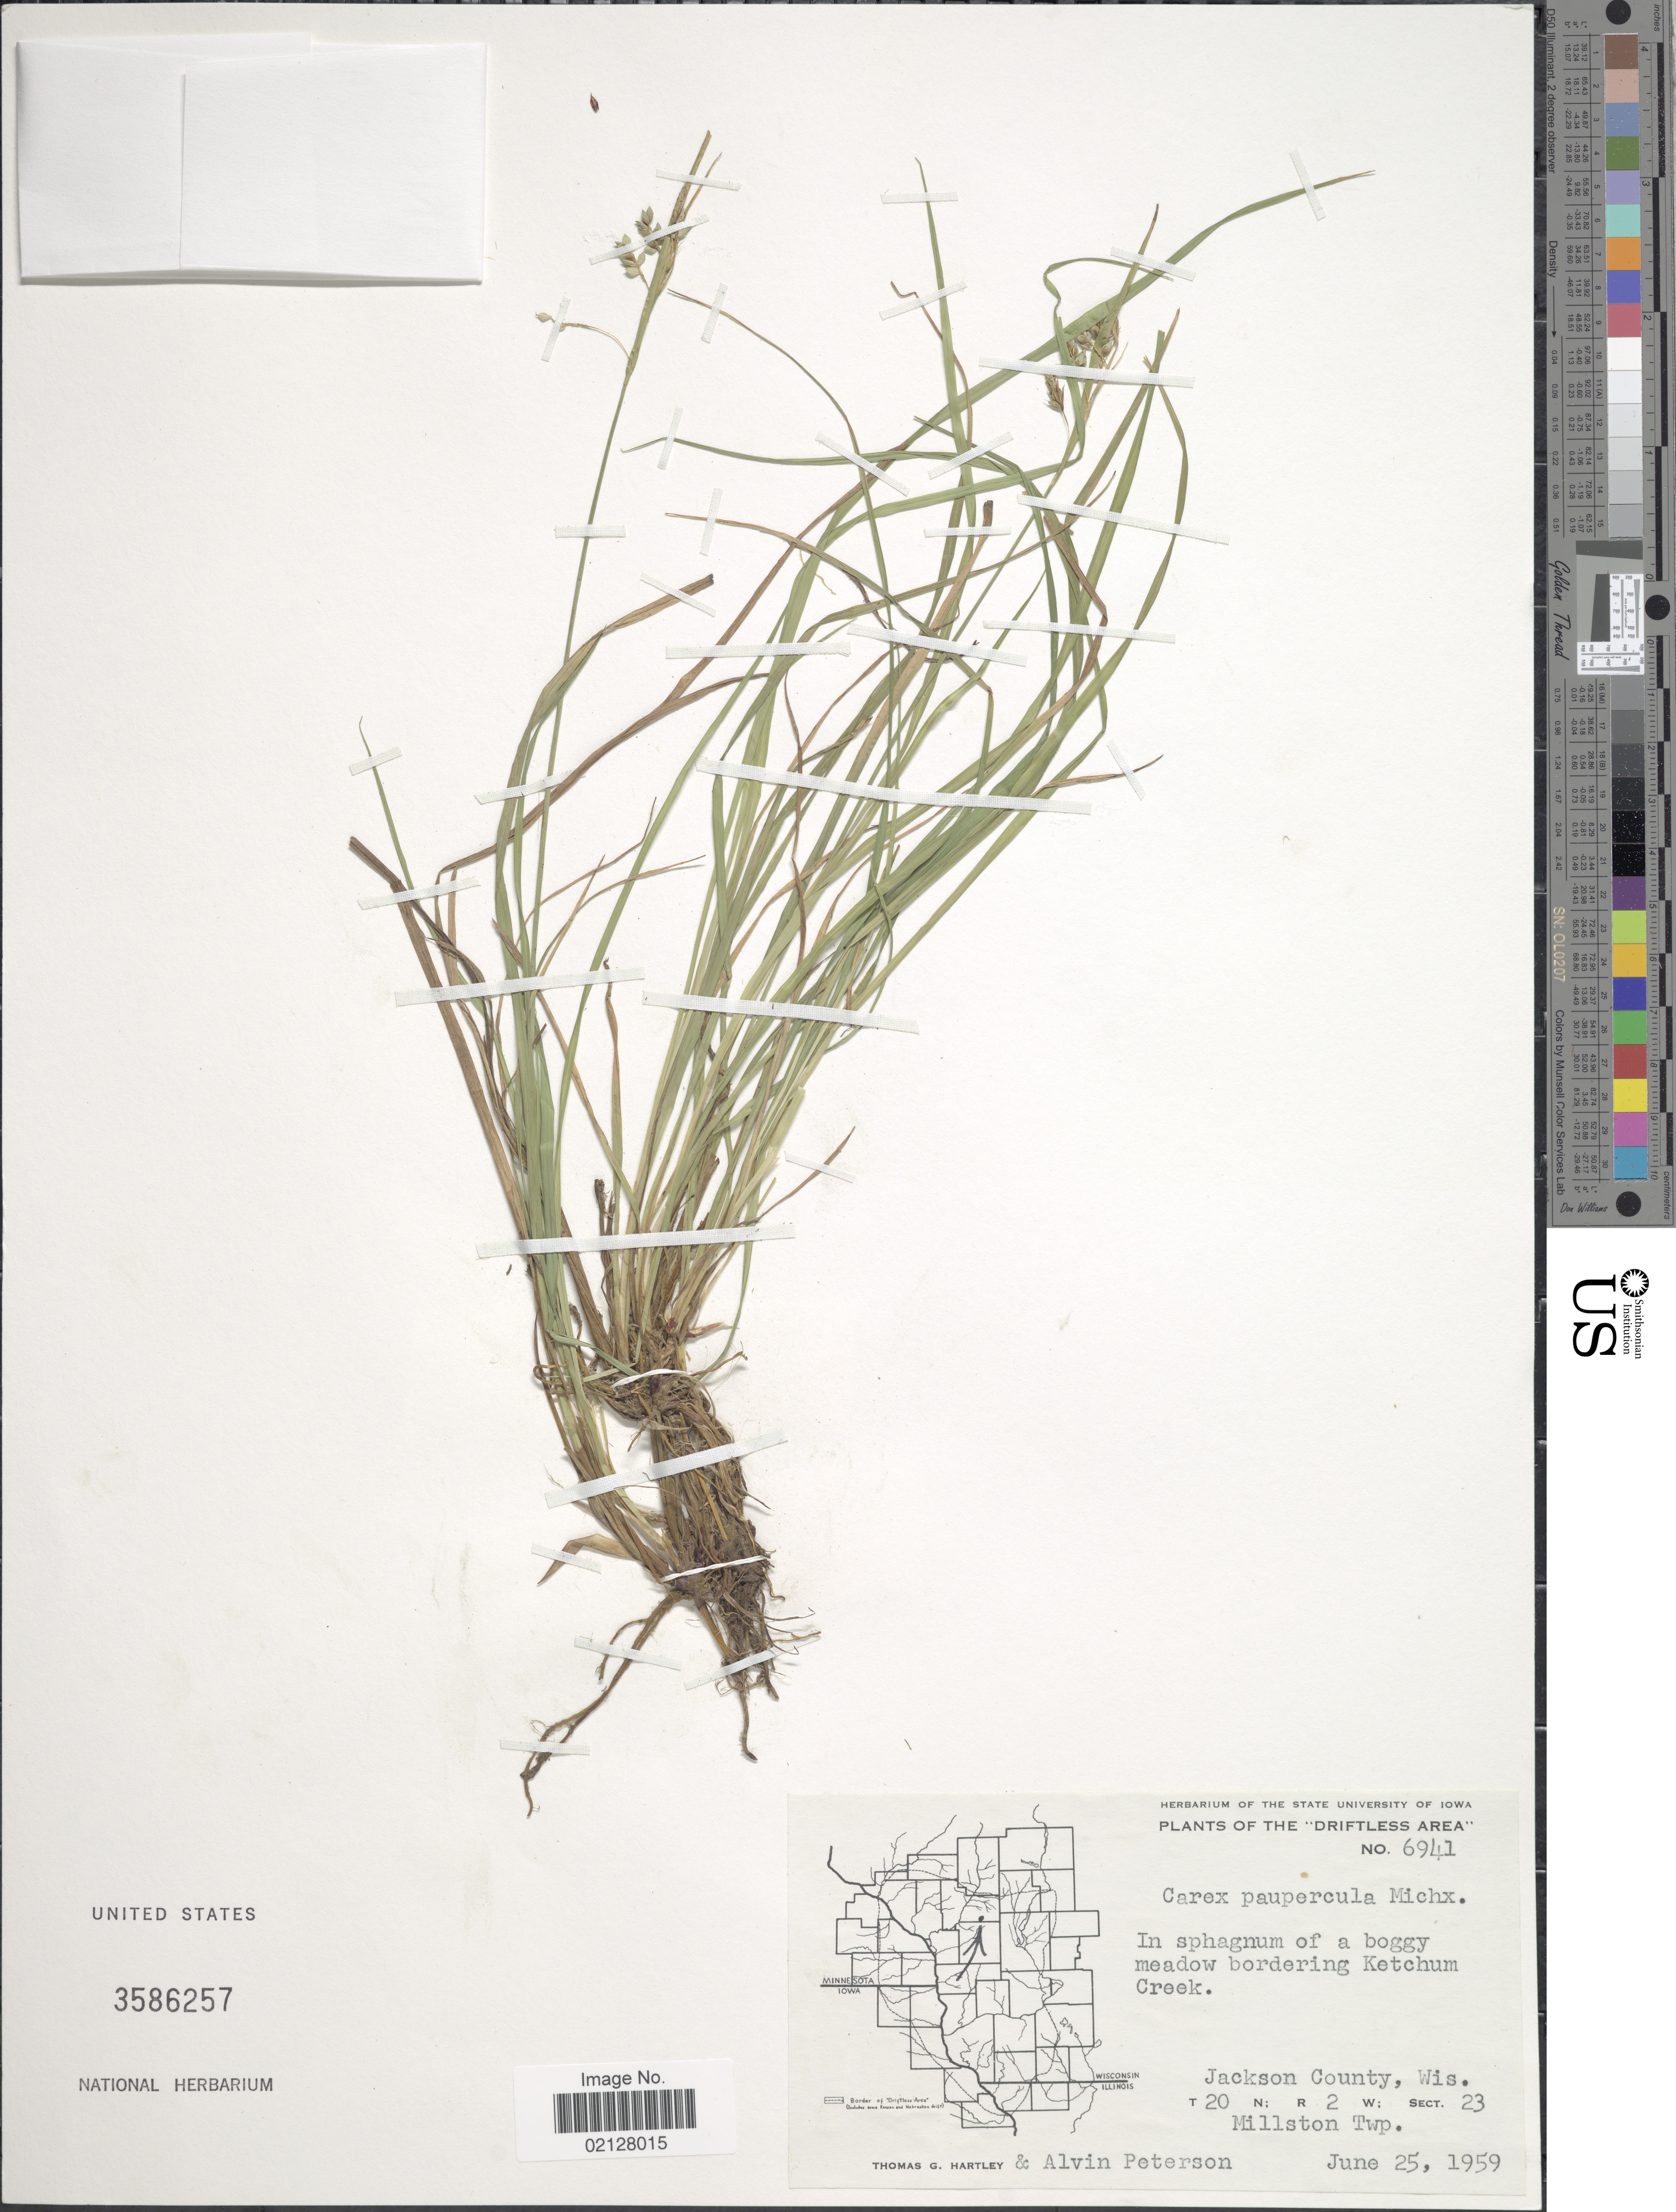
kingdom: Plantae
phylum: Tracheophyta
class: Liliopsida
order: Poales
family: Cyperaceae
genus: Carex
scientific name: Carex magellanica subsp. irrigua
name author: (Wahlenb.) Hiitonen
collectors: T. G. Hartley & A. M. Peterson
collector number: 6941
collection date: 1959-06-25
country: United States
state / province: Wisconsin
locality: Ketchum Creek. Jackson County, T 20 N, R 2 W, Sect. 23. Millston Twp.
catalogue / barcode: US 3586257